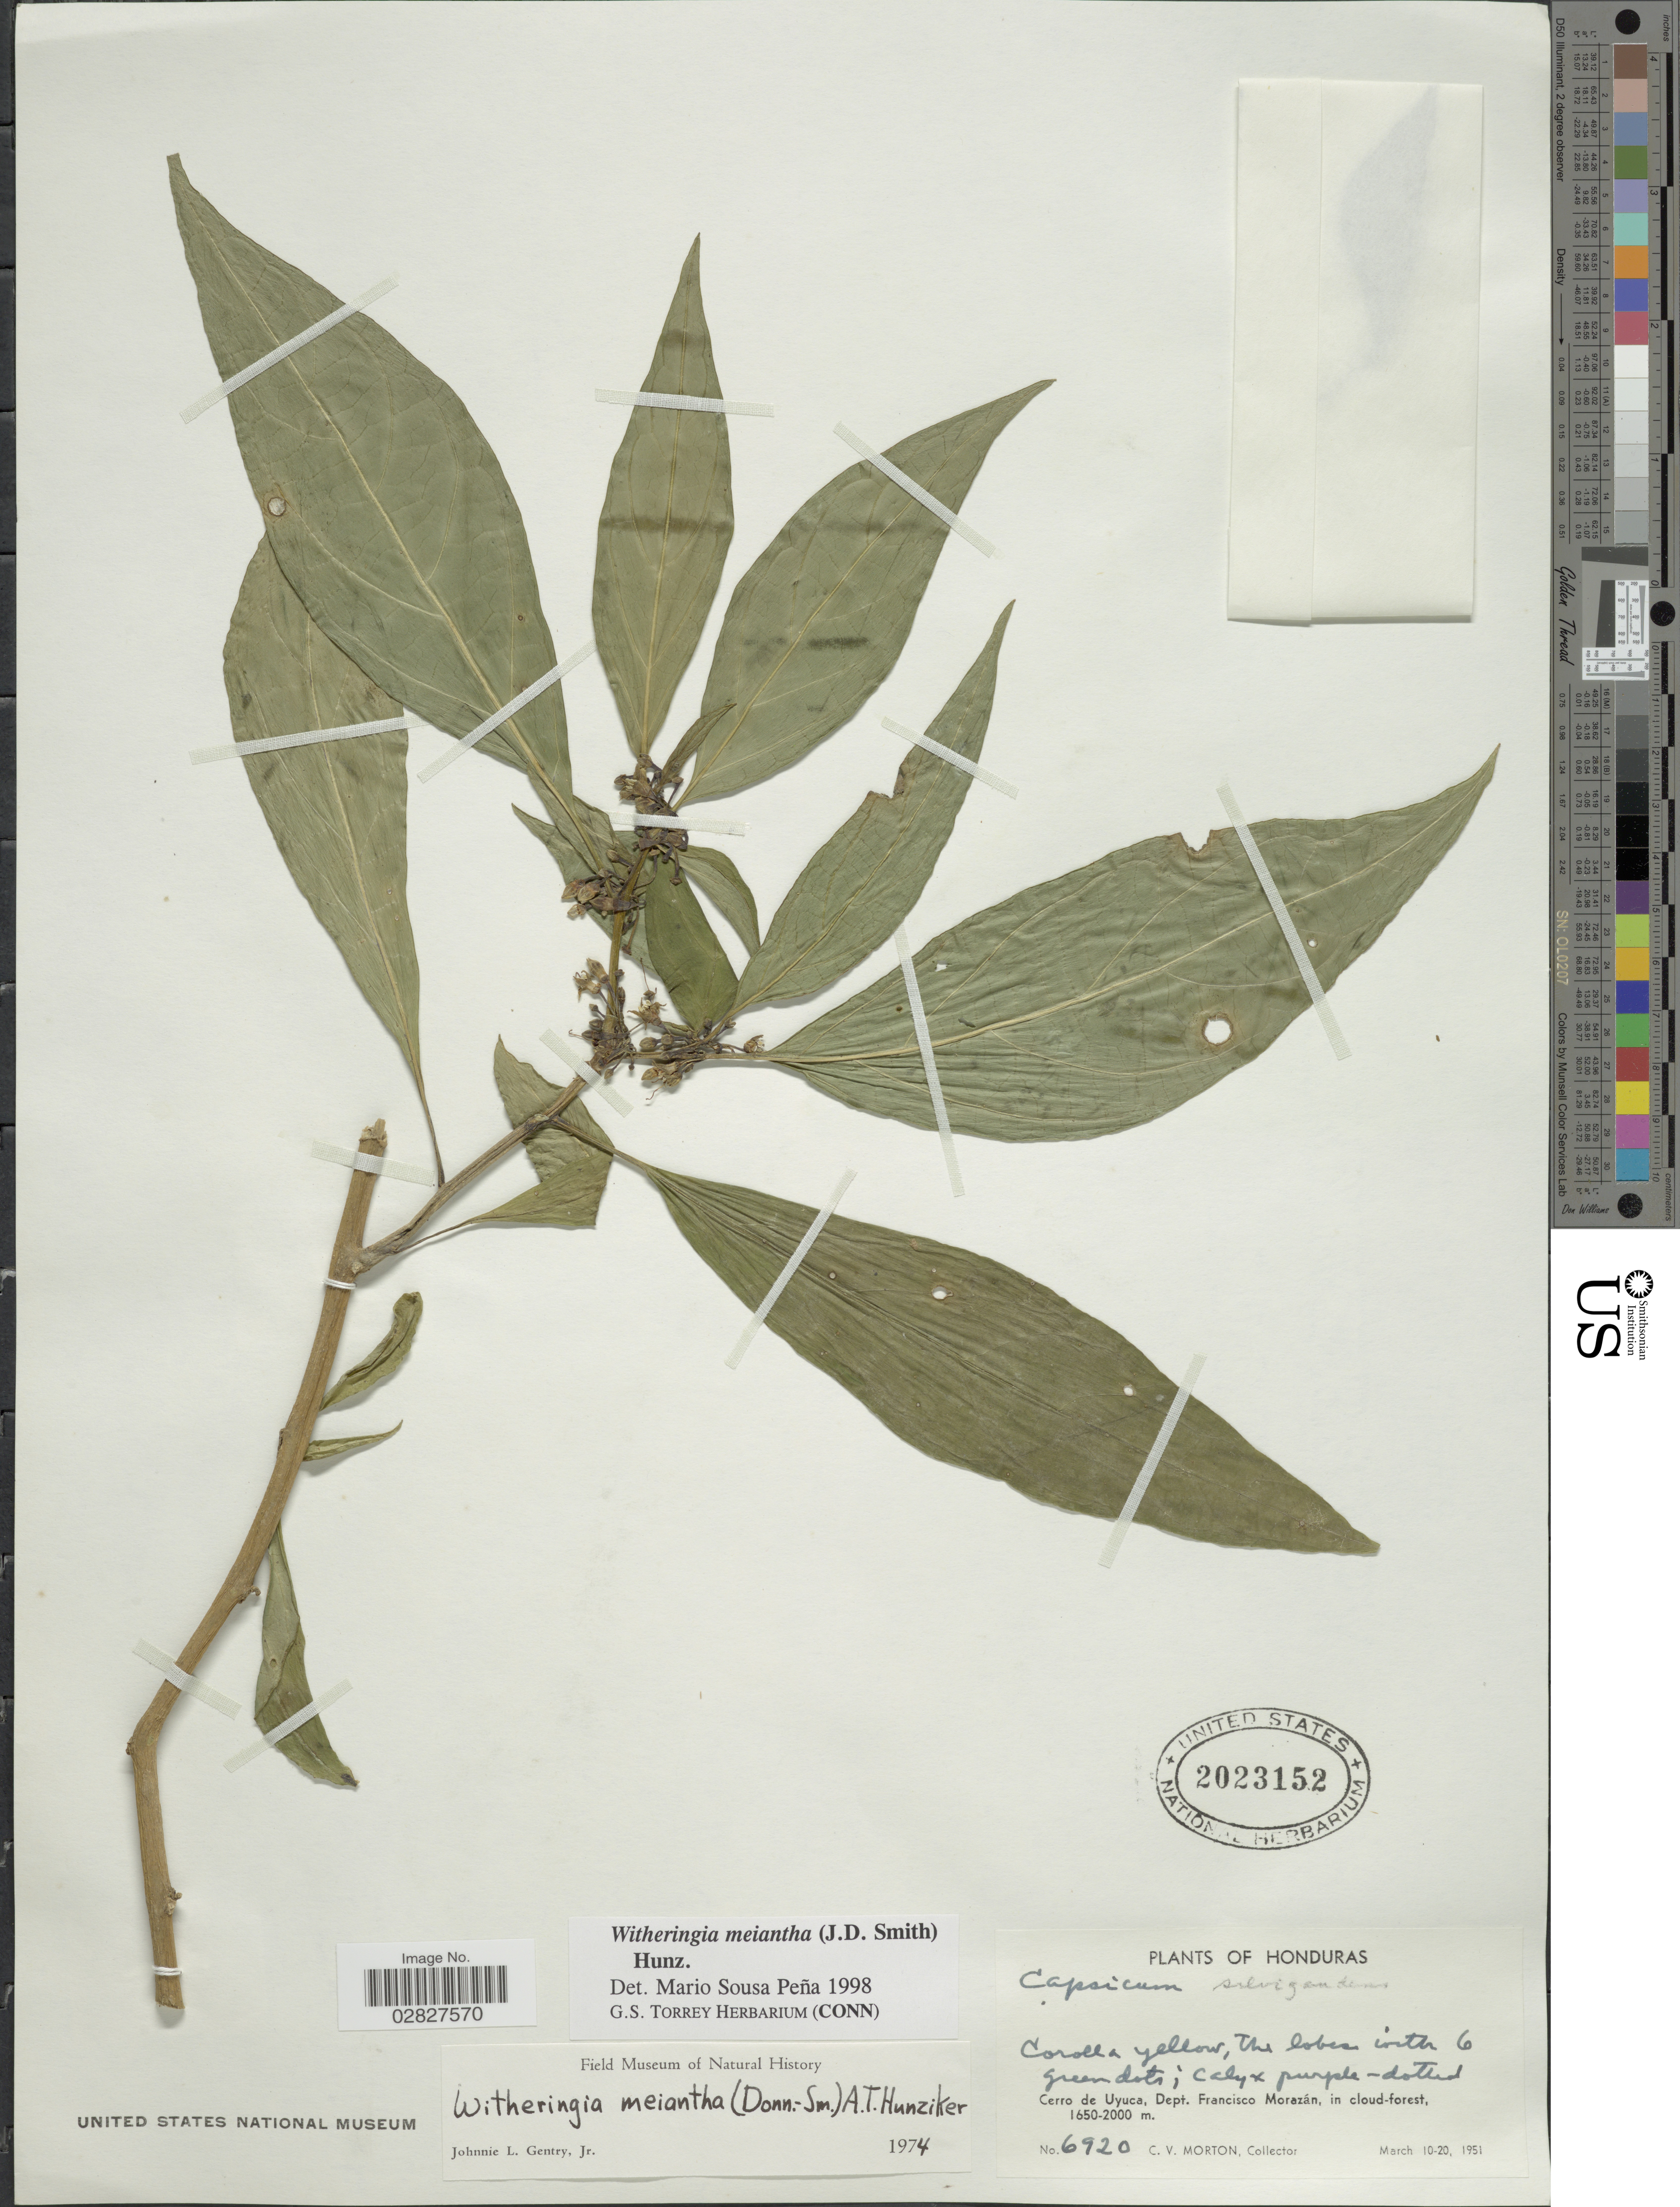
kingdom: Plantae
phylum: Tracheophyta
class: Magnoliopsida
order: Solanales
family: Solanaceae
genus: Witheringia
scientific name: Witheringia meiantha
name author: (Donn. Sm.) Hunz.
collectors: C. V. Morton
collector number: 6920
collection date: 1951-03-10/1951-03-20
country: Honduras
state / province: Fco. Morazán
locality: Cerro de Uyuca, Dept. Francisco Morazán, in cloud-forest.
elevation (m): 1650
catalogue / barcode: US 2023152